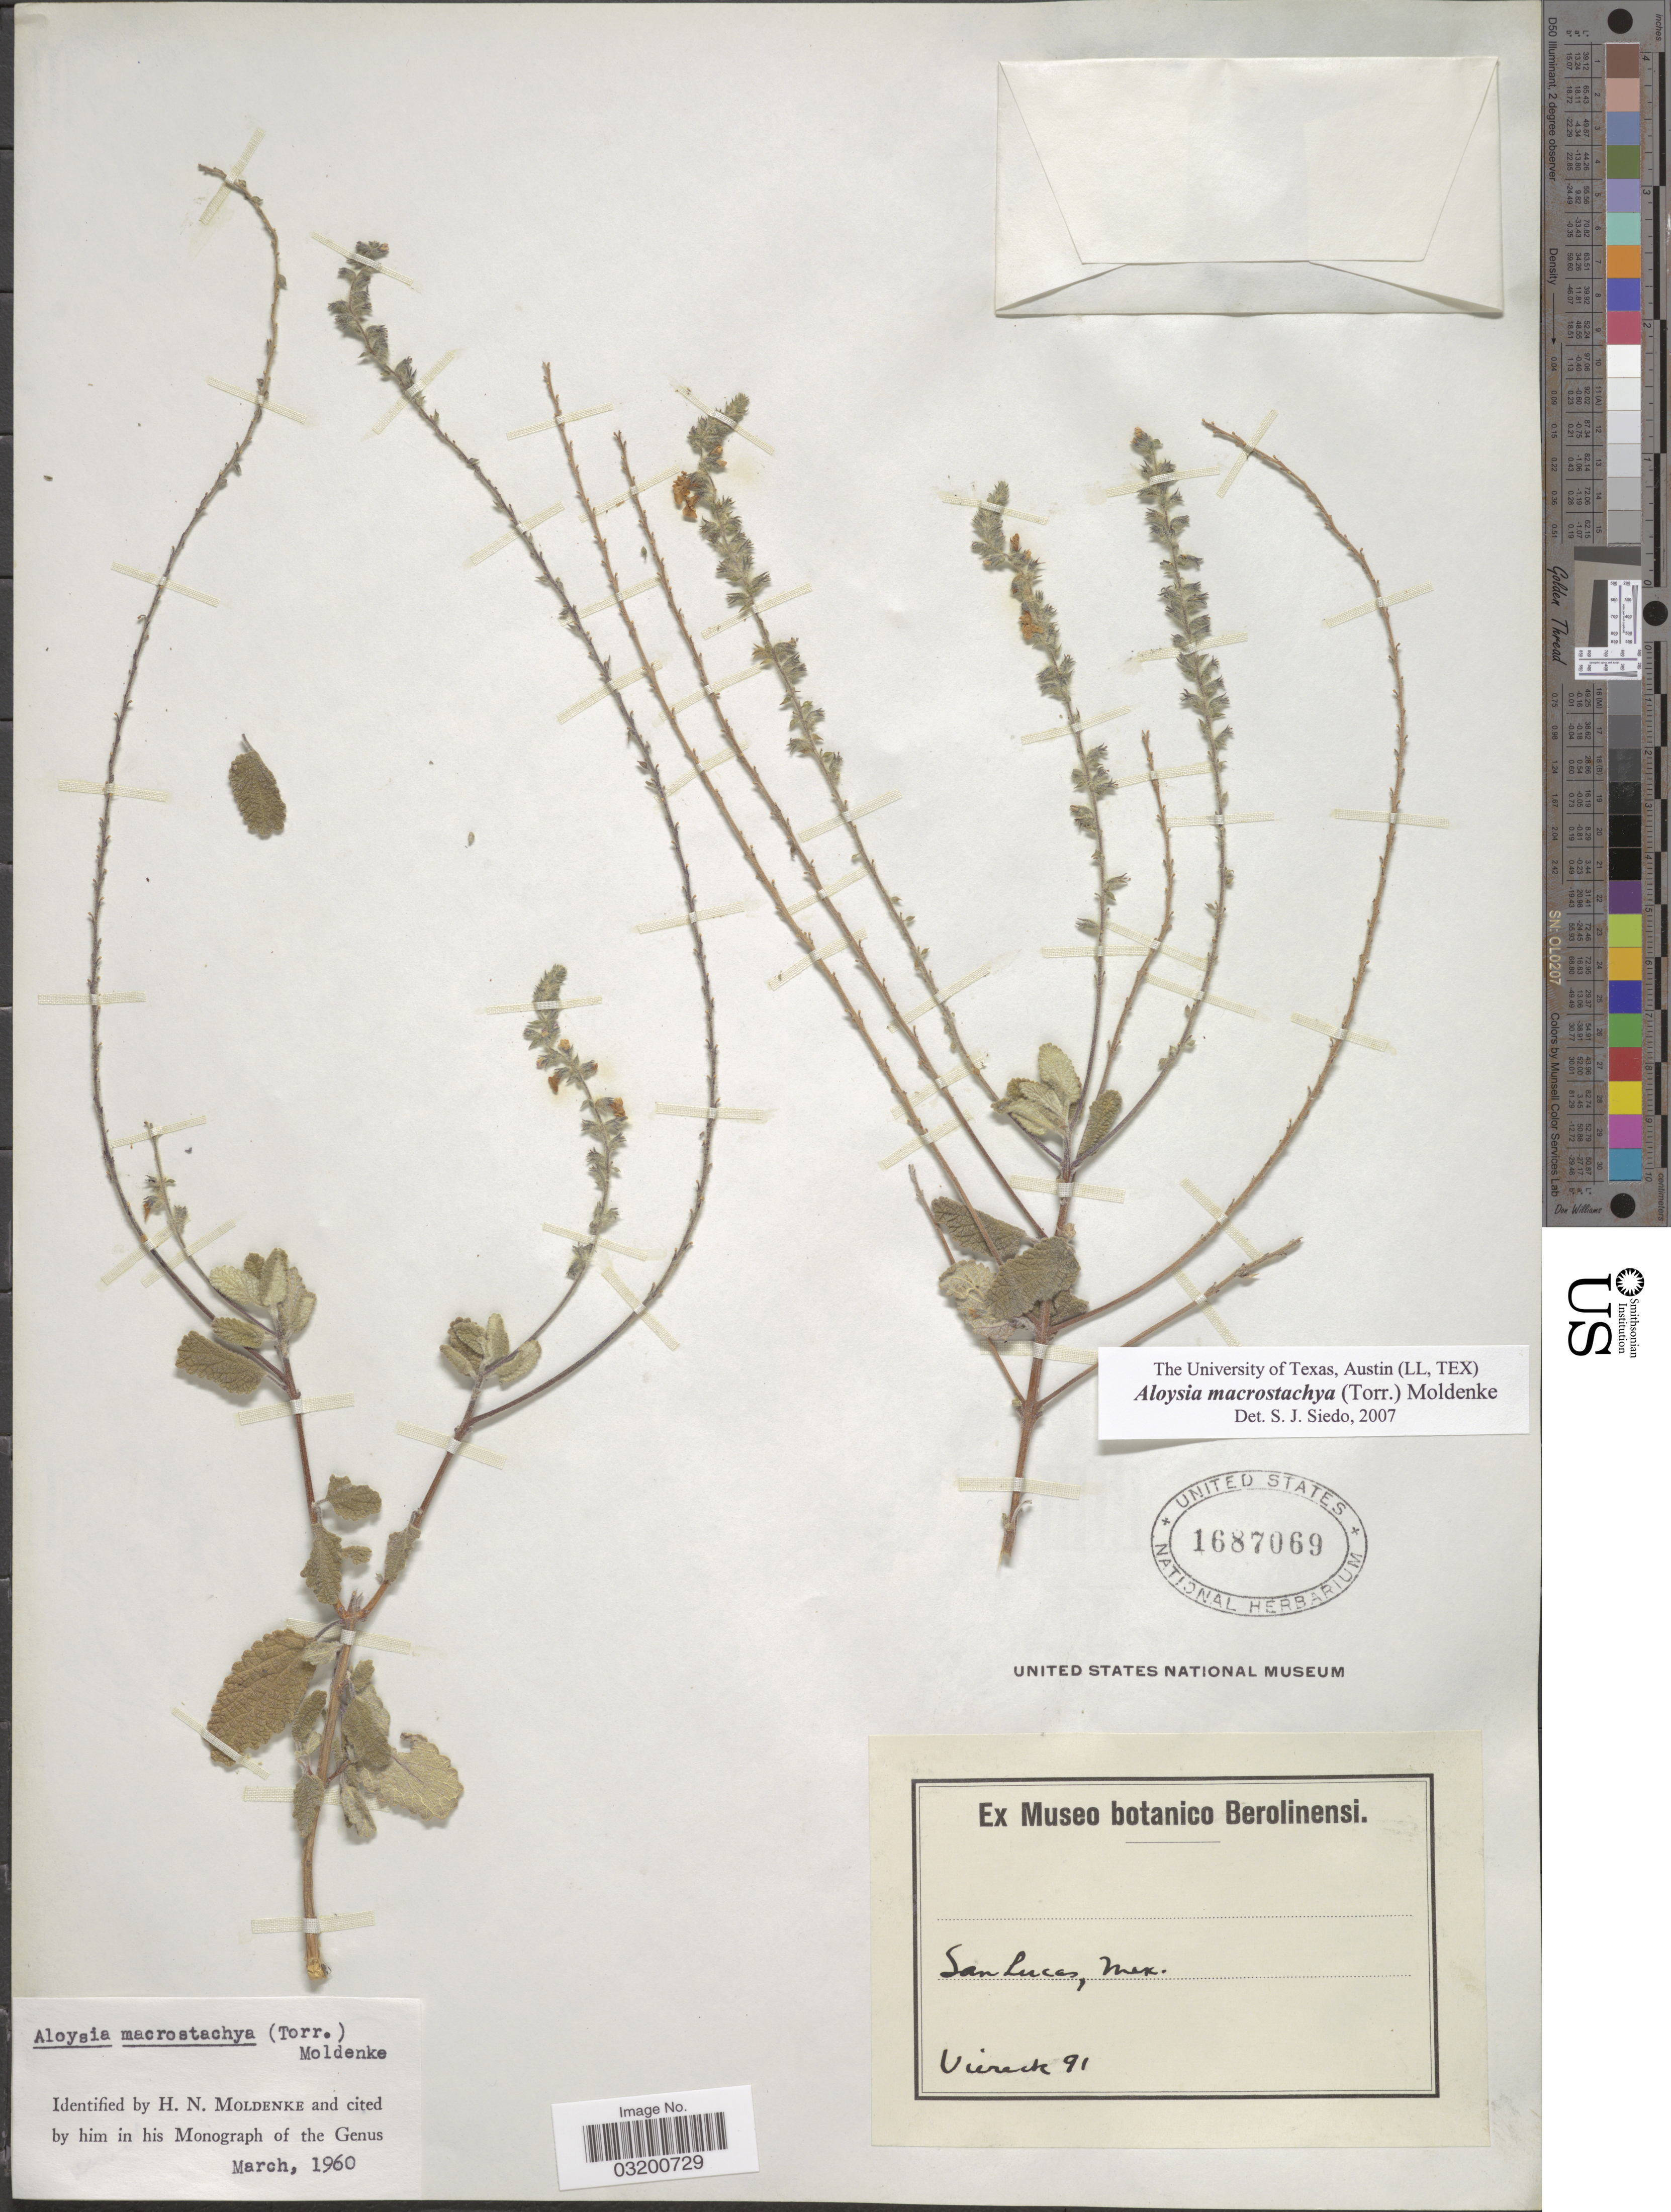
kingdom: Plantae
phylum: Tracheophyta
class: Magnoliopsida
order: Lamiales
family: Verbenaceae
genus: Aloysia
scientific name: Aloysia macrostachya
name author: (Torr.) Moldenke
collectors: -. Viereck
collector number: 91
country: Mexico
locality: San Lucas.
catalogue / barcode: US 1687069